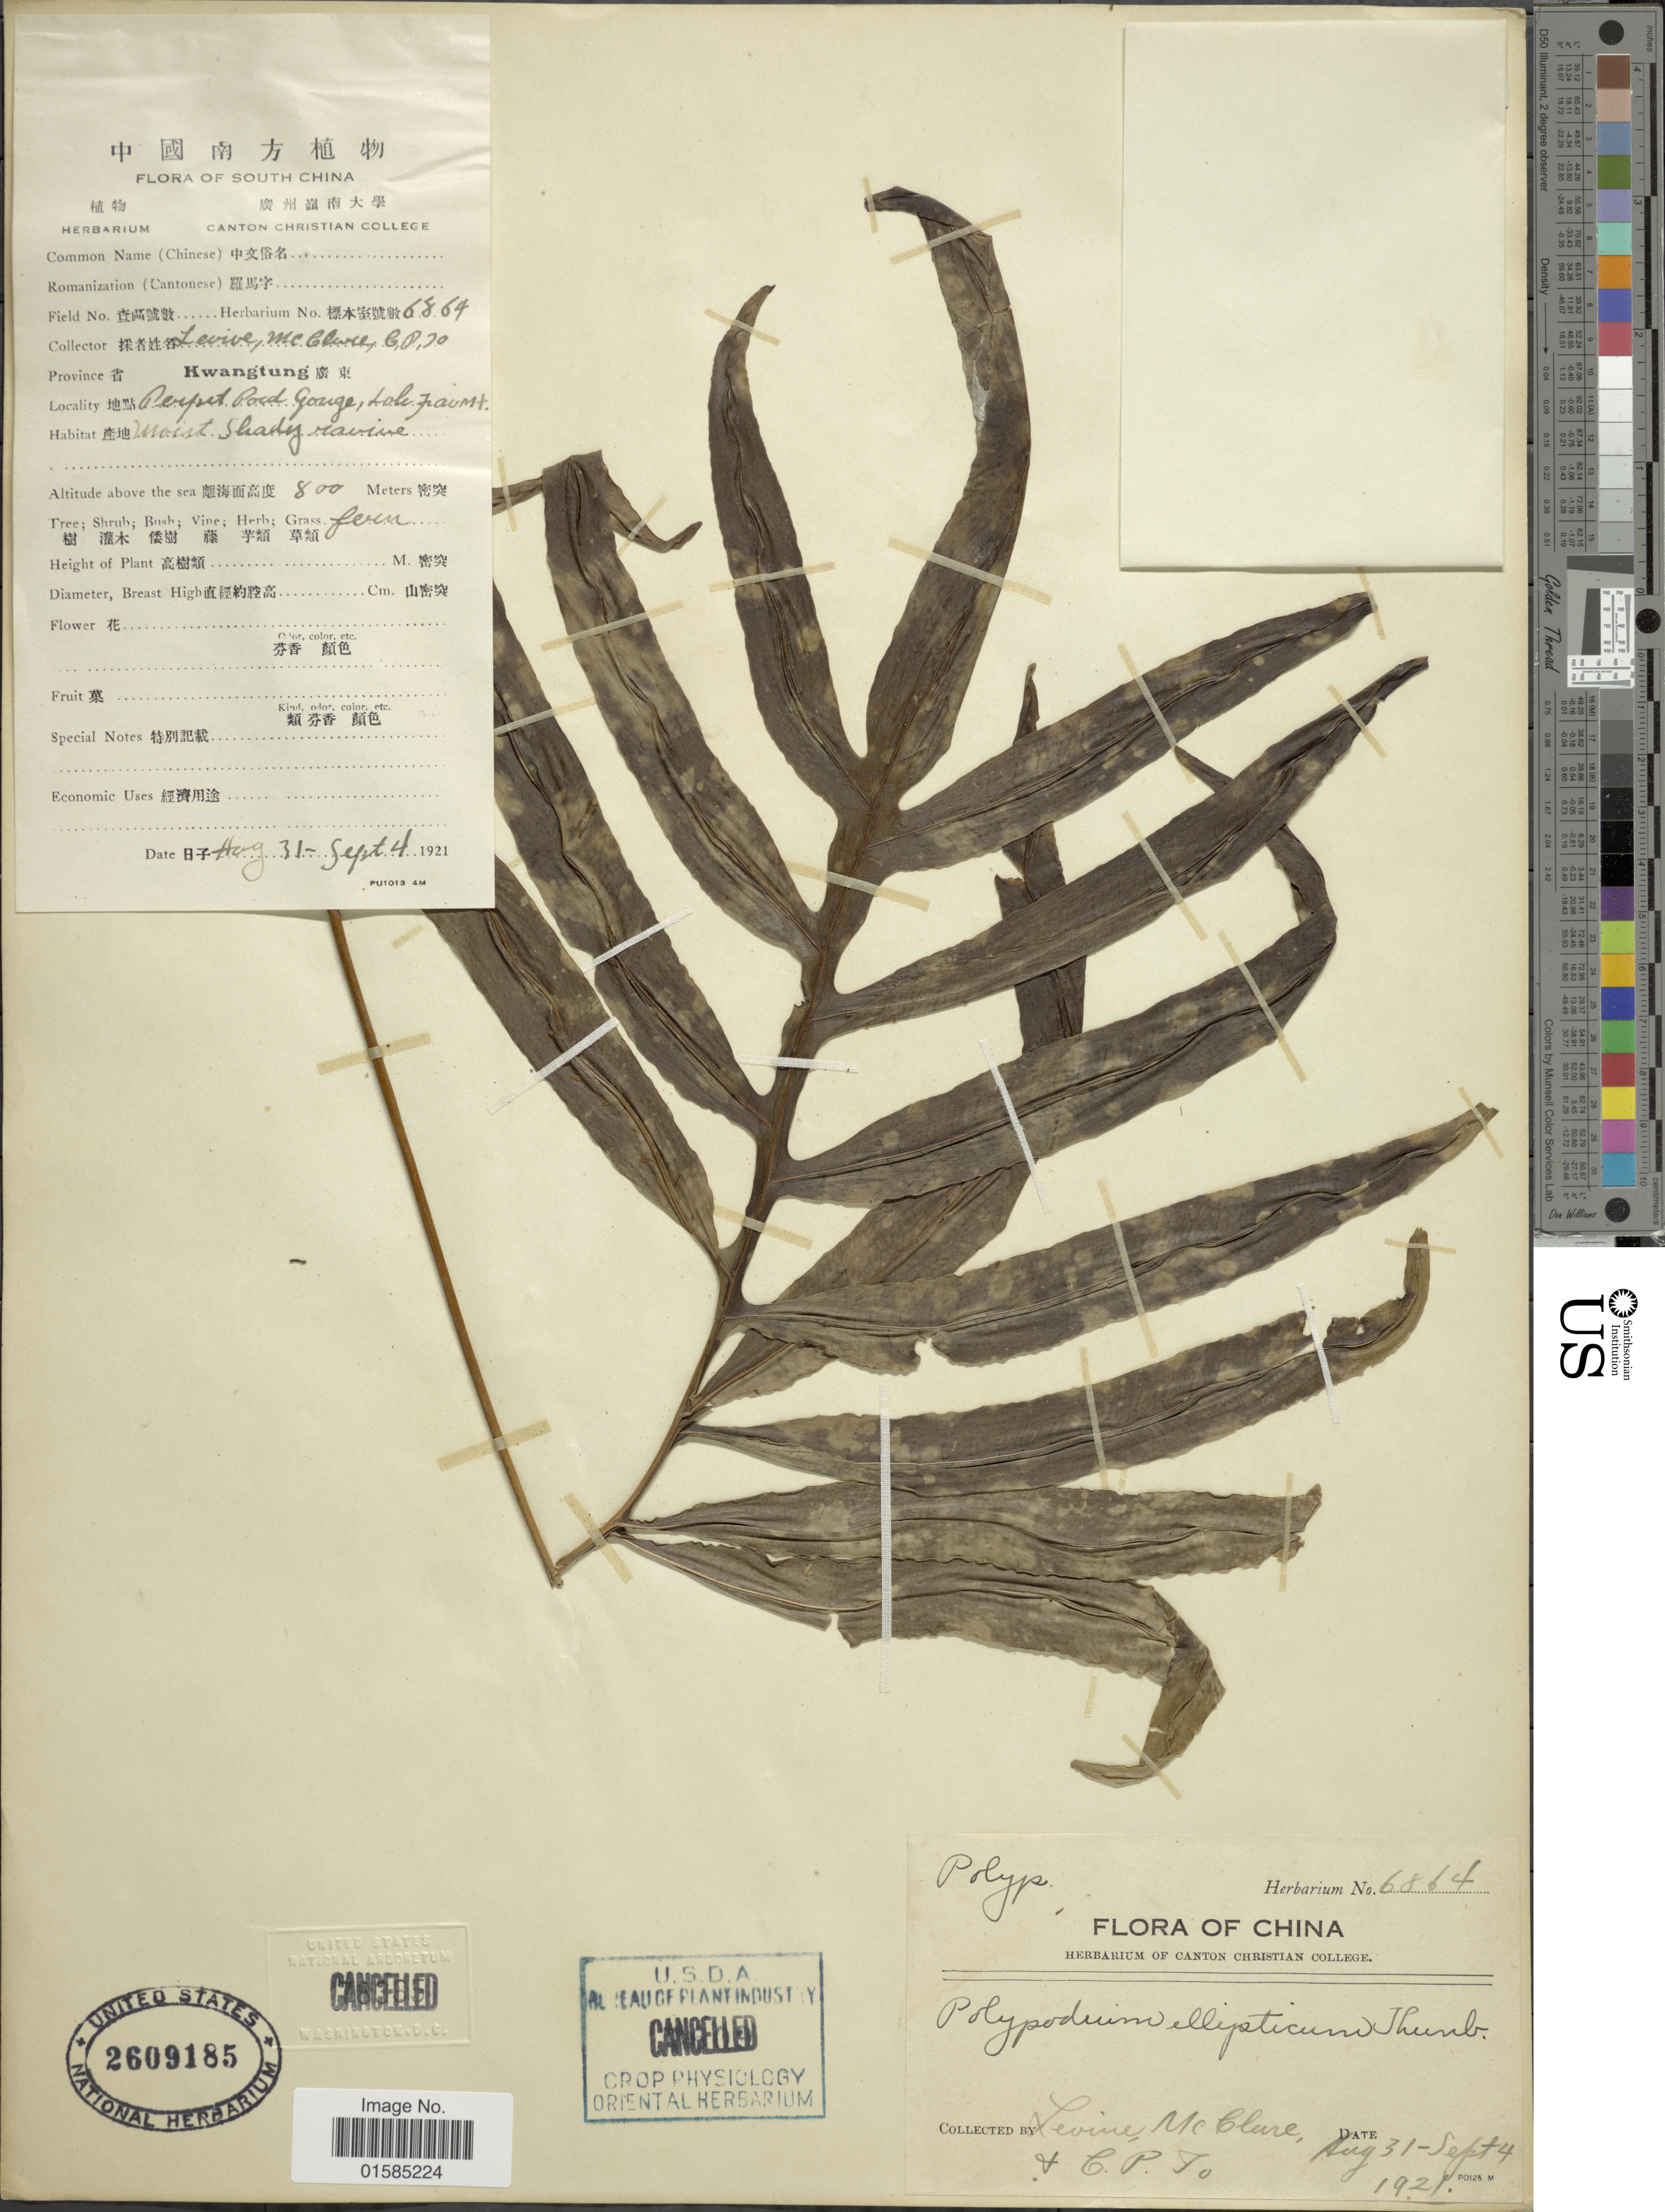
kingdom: Plantae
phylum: Tracheophyta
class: Polypodiopsida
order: Polypodiales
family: Polypodiaceae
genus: Leptochilus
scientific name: Leptochilus ellipticus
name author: (Thunb.) Noot.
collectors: -. Levine & McClure, --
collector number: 6864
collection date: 1921-08-31/1921-09-04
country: China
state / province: Guangdong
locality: China,. Perfect Road Gonge, Lake Jau Mt. [interpreted]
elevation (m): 800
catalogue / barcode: US 2609185